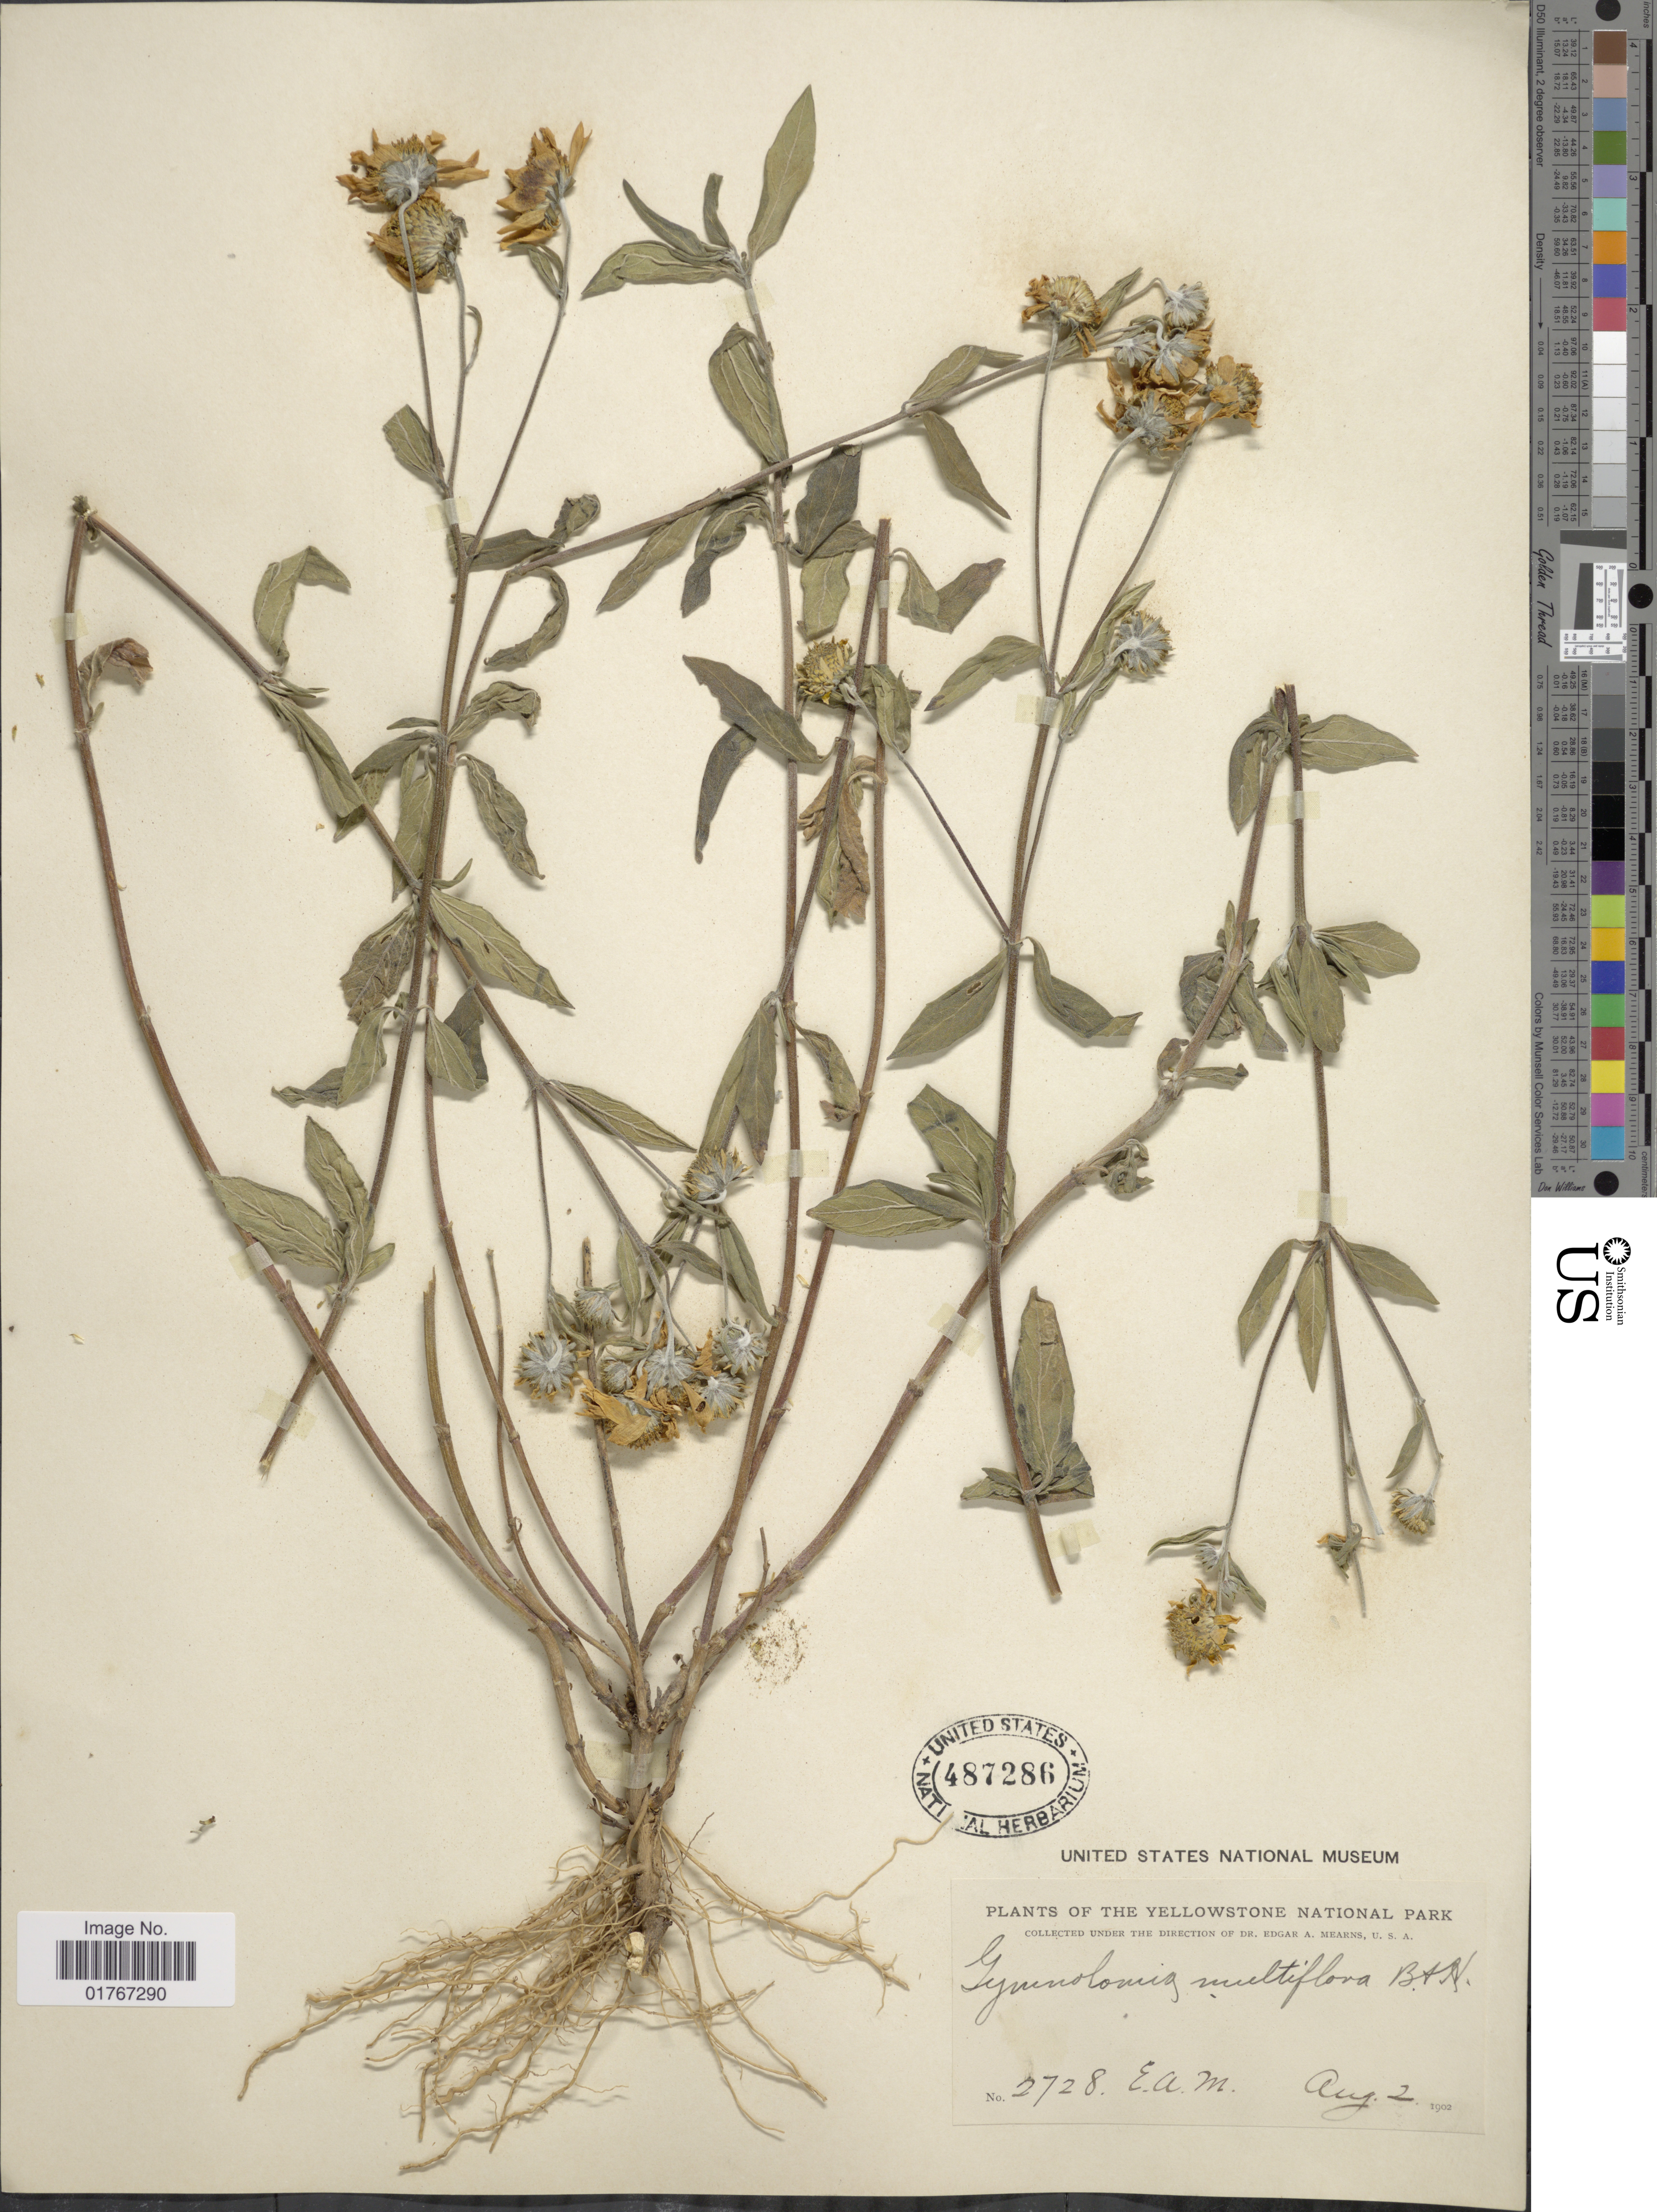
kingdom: Plantae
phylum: Tracheophyta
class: Magnoliopsida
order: Asterales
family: Asteraceae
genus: Heliomeris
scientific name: Heliomeris multiflora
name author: Nutt.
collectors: E. A. Mearns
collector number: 2728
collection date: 1902-08-02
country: United States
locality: The Yellowstone National Park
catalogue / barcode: US 487286